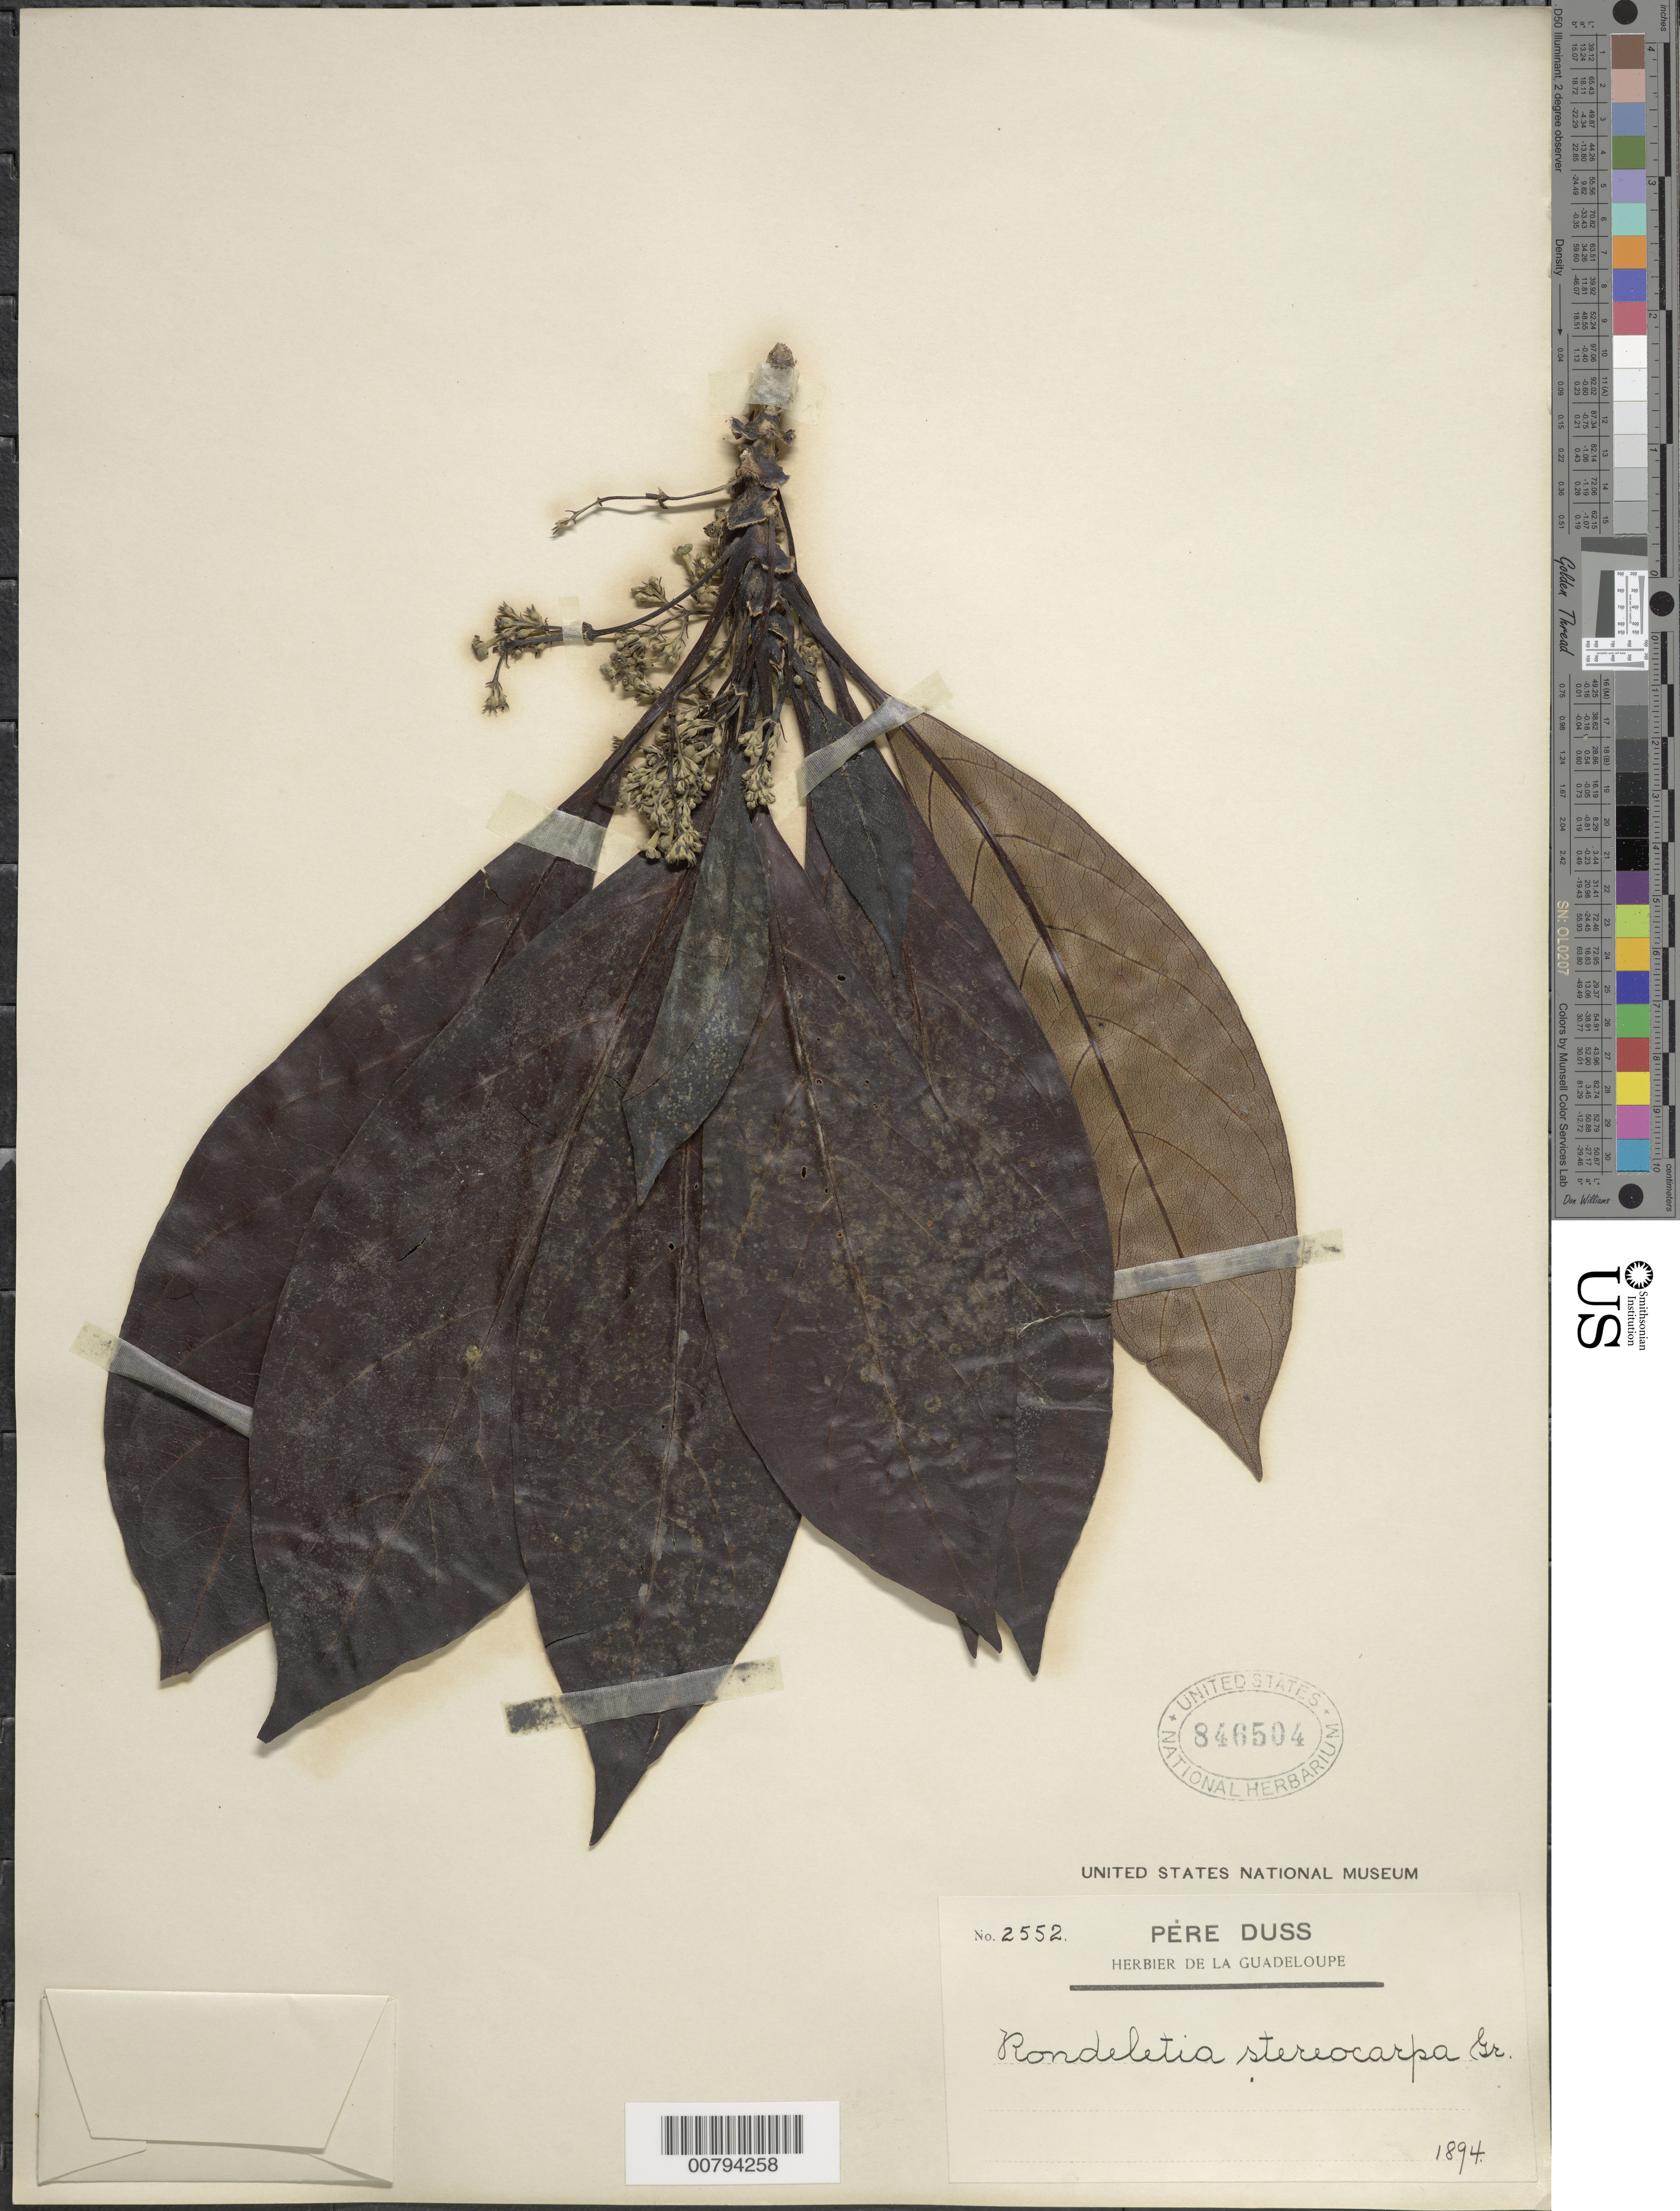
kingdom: Plantae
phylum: Tracheophyta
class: Magnoliopsida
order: Gentianales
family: Rubiaceae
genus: Rondeletia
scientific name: Rondeletia parviflora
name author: Poir.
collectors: Père Duss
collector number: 2552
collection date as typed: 1894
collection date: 1894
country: Guadeloupe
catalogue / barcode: US 846504